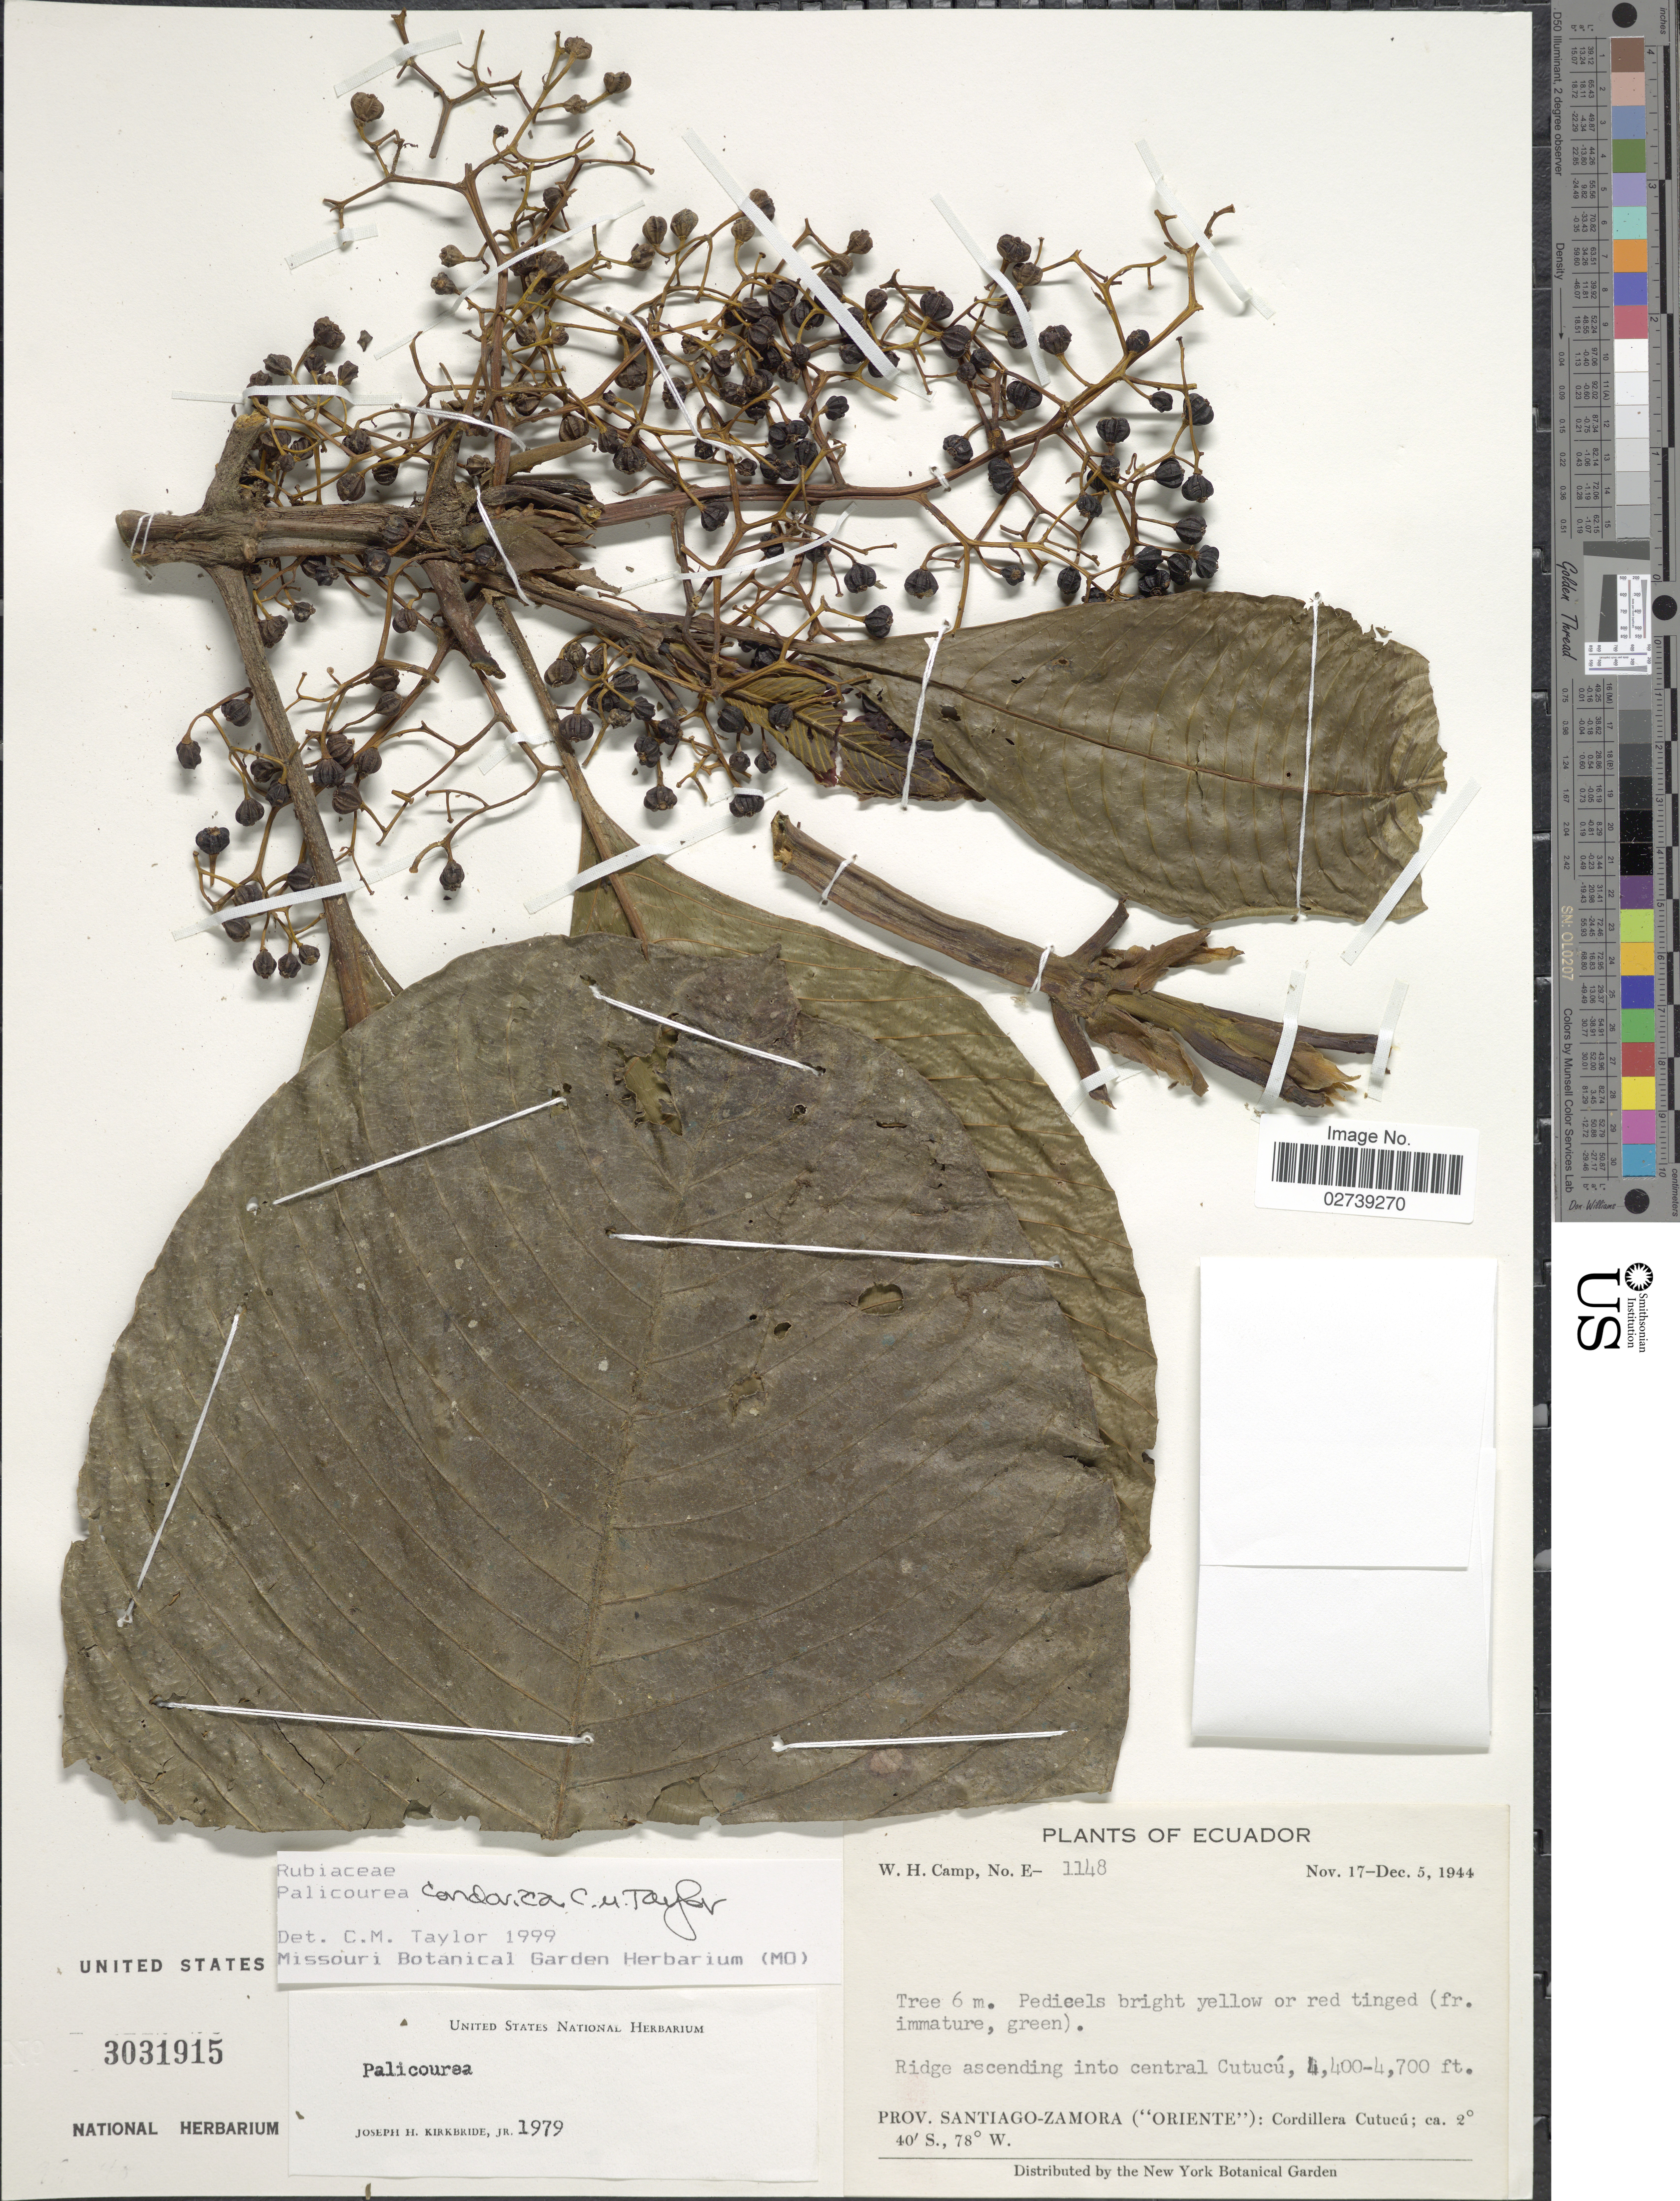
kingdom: Plantae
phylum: Tracheophyta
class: Magnoliopsida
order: Gentianales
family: Rubiaceae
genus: Palicourea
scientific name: Palicourea condorica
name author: C.M. Taylor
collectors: W. H. Camp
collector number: E-1148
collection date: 1944-11-17/1944-12-05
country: Ecuador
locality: Ridge ascending into central Cutucu. Prov. Santiago-Zamora ("Oriente"): Cordillera Cutucu.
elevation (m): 1341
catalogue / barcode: US 3031915